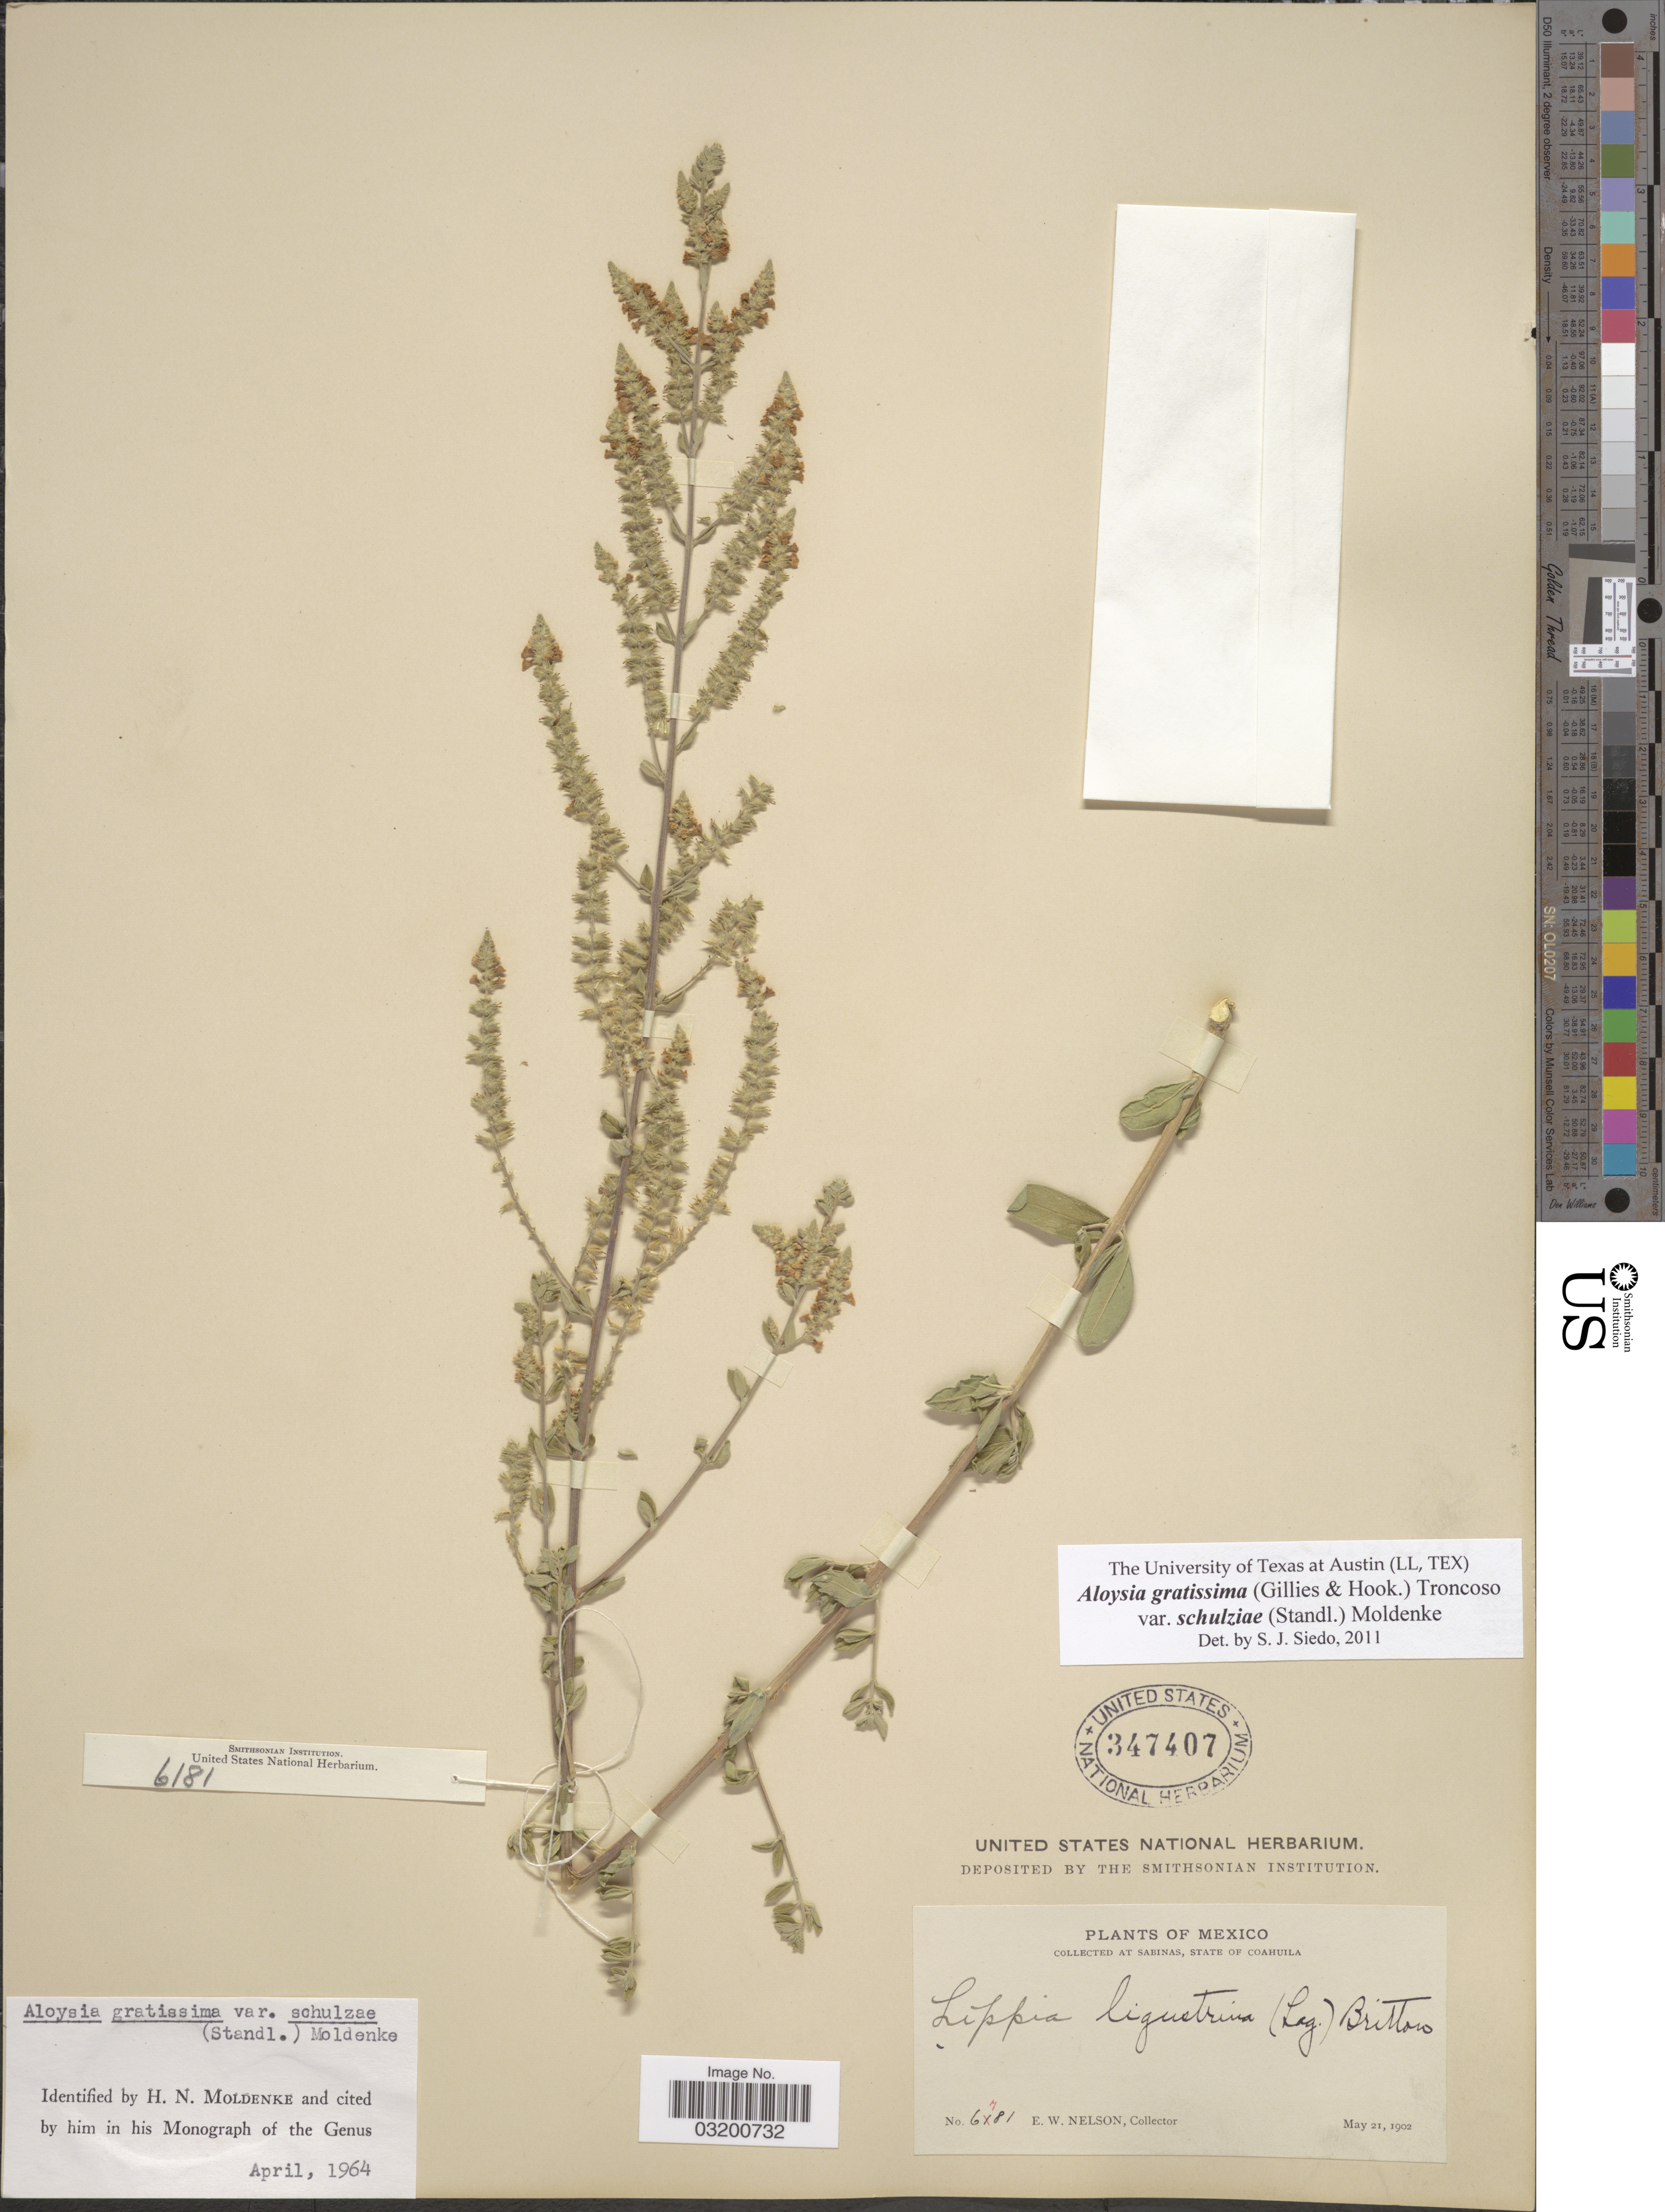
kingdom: Plantae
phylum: Tracheophyta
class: Magnoliopsida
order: Lamiales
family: Verbenaceae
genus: Aloysia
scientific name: Aloysia gratissima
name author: (Gillies & Hook.) Tronc.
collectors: E. W. Nelson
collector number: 6781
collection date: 1902-05-21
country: Mexico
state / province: Coahuila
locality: At Sabinas.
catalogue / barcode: US 347407